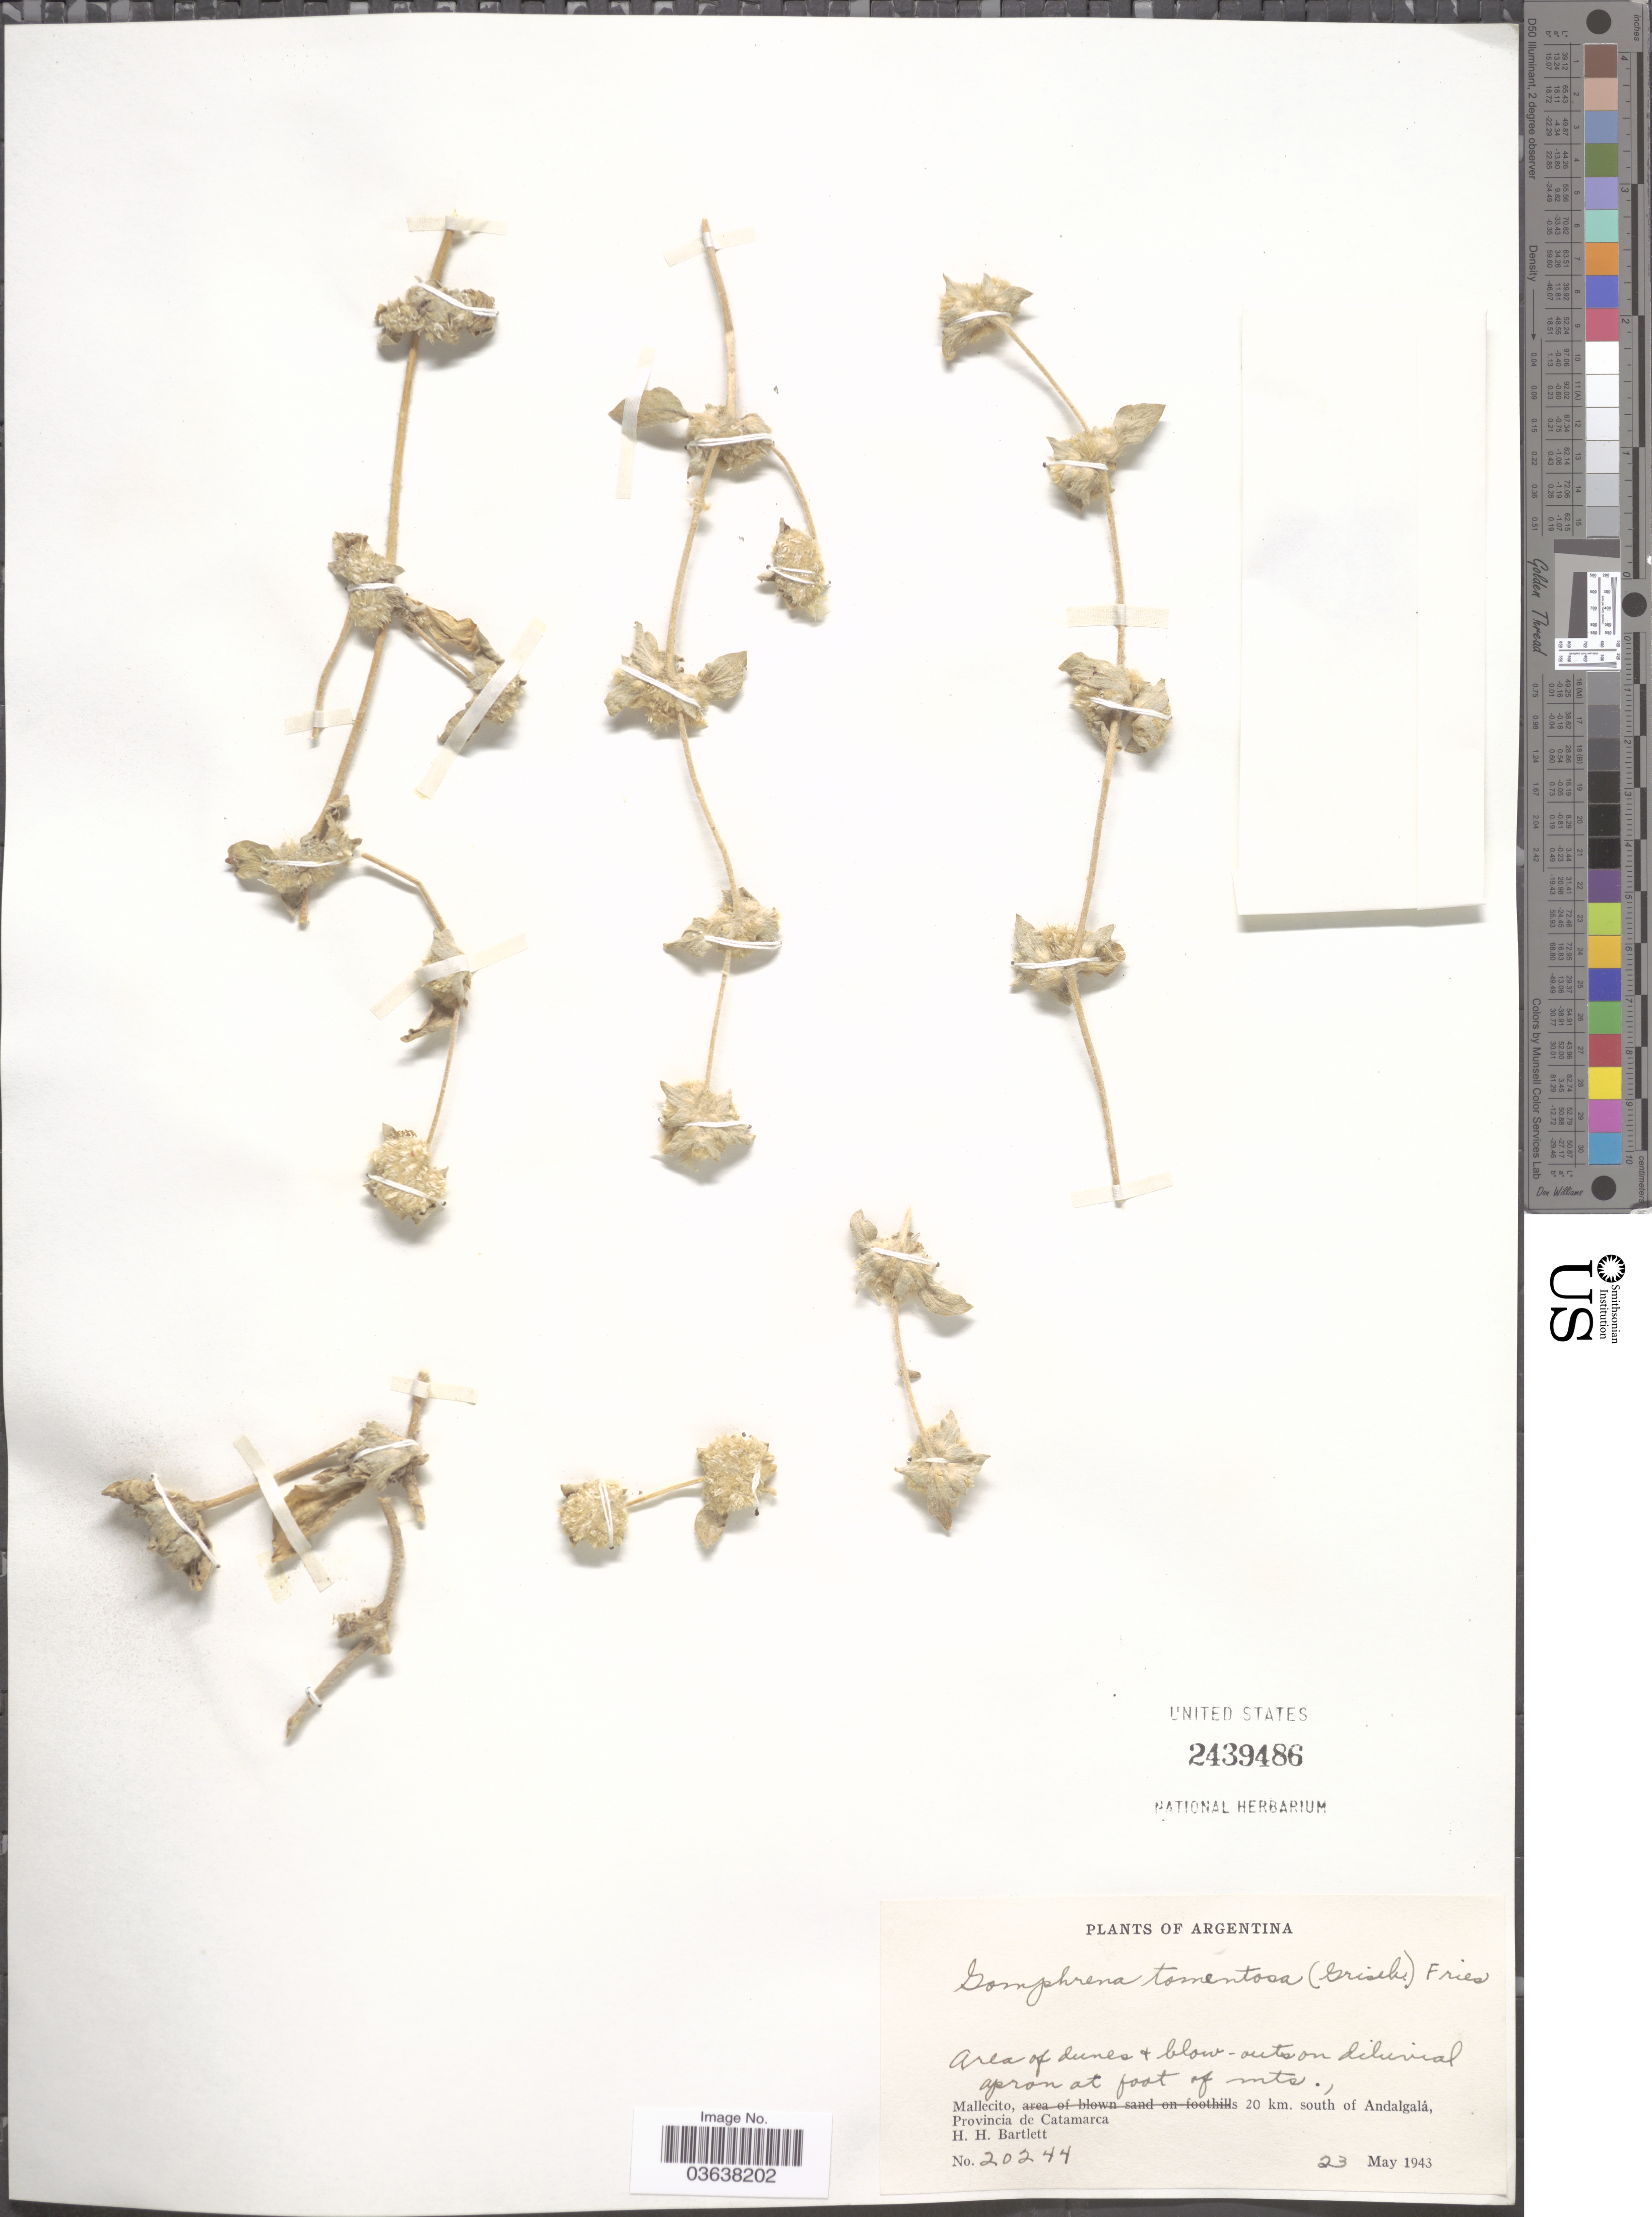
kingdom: Plantae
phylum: Tracheophyta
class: Magnoliopsida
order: Caryophyllales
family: Amaranthaceae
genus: Gomphrena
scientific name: Gomphrena tomentosa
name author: (Griseb.) R.E. Fr.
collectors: H. H. Bartlett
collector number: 20244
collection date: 1943-05-23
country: Argentina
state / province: Catamarca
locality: Mallecito, 20 km. south of Andalgalá.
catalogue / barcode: US 2439486